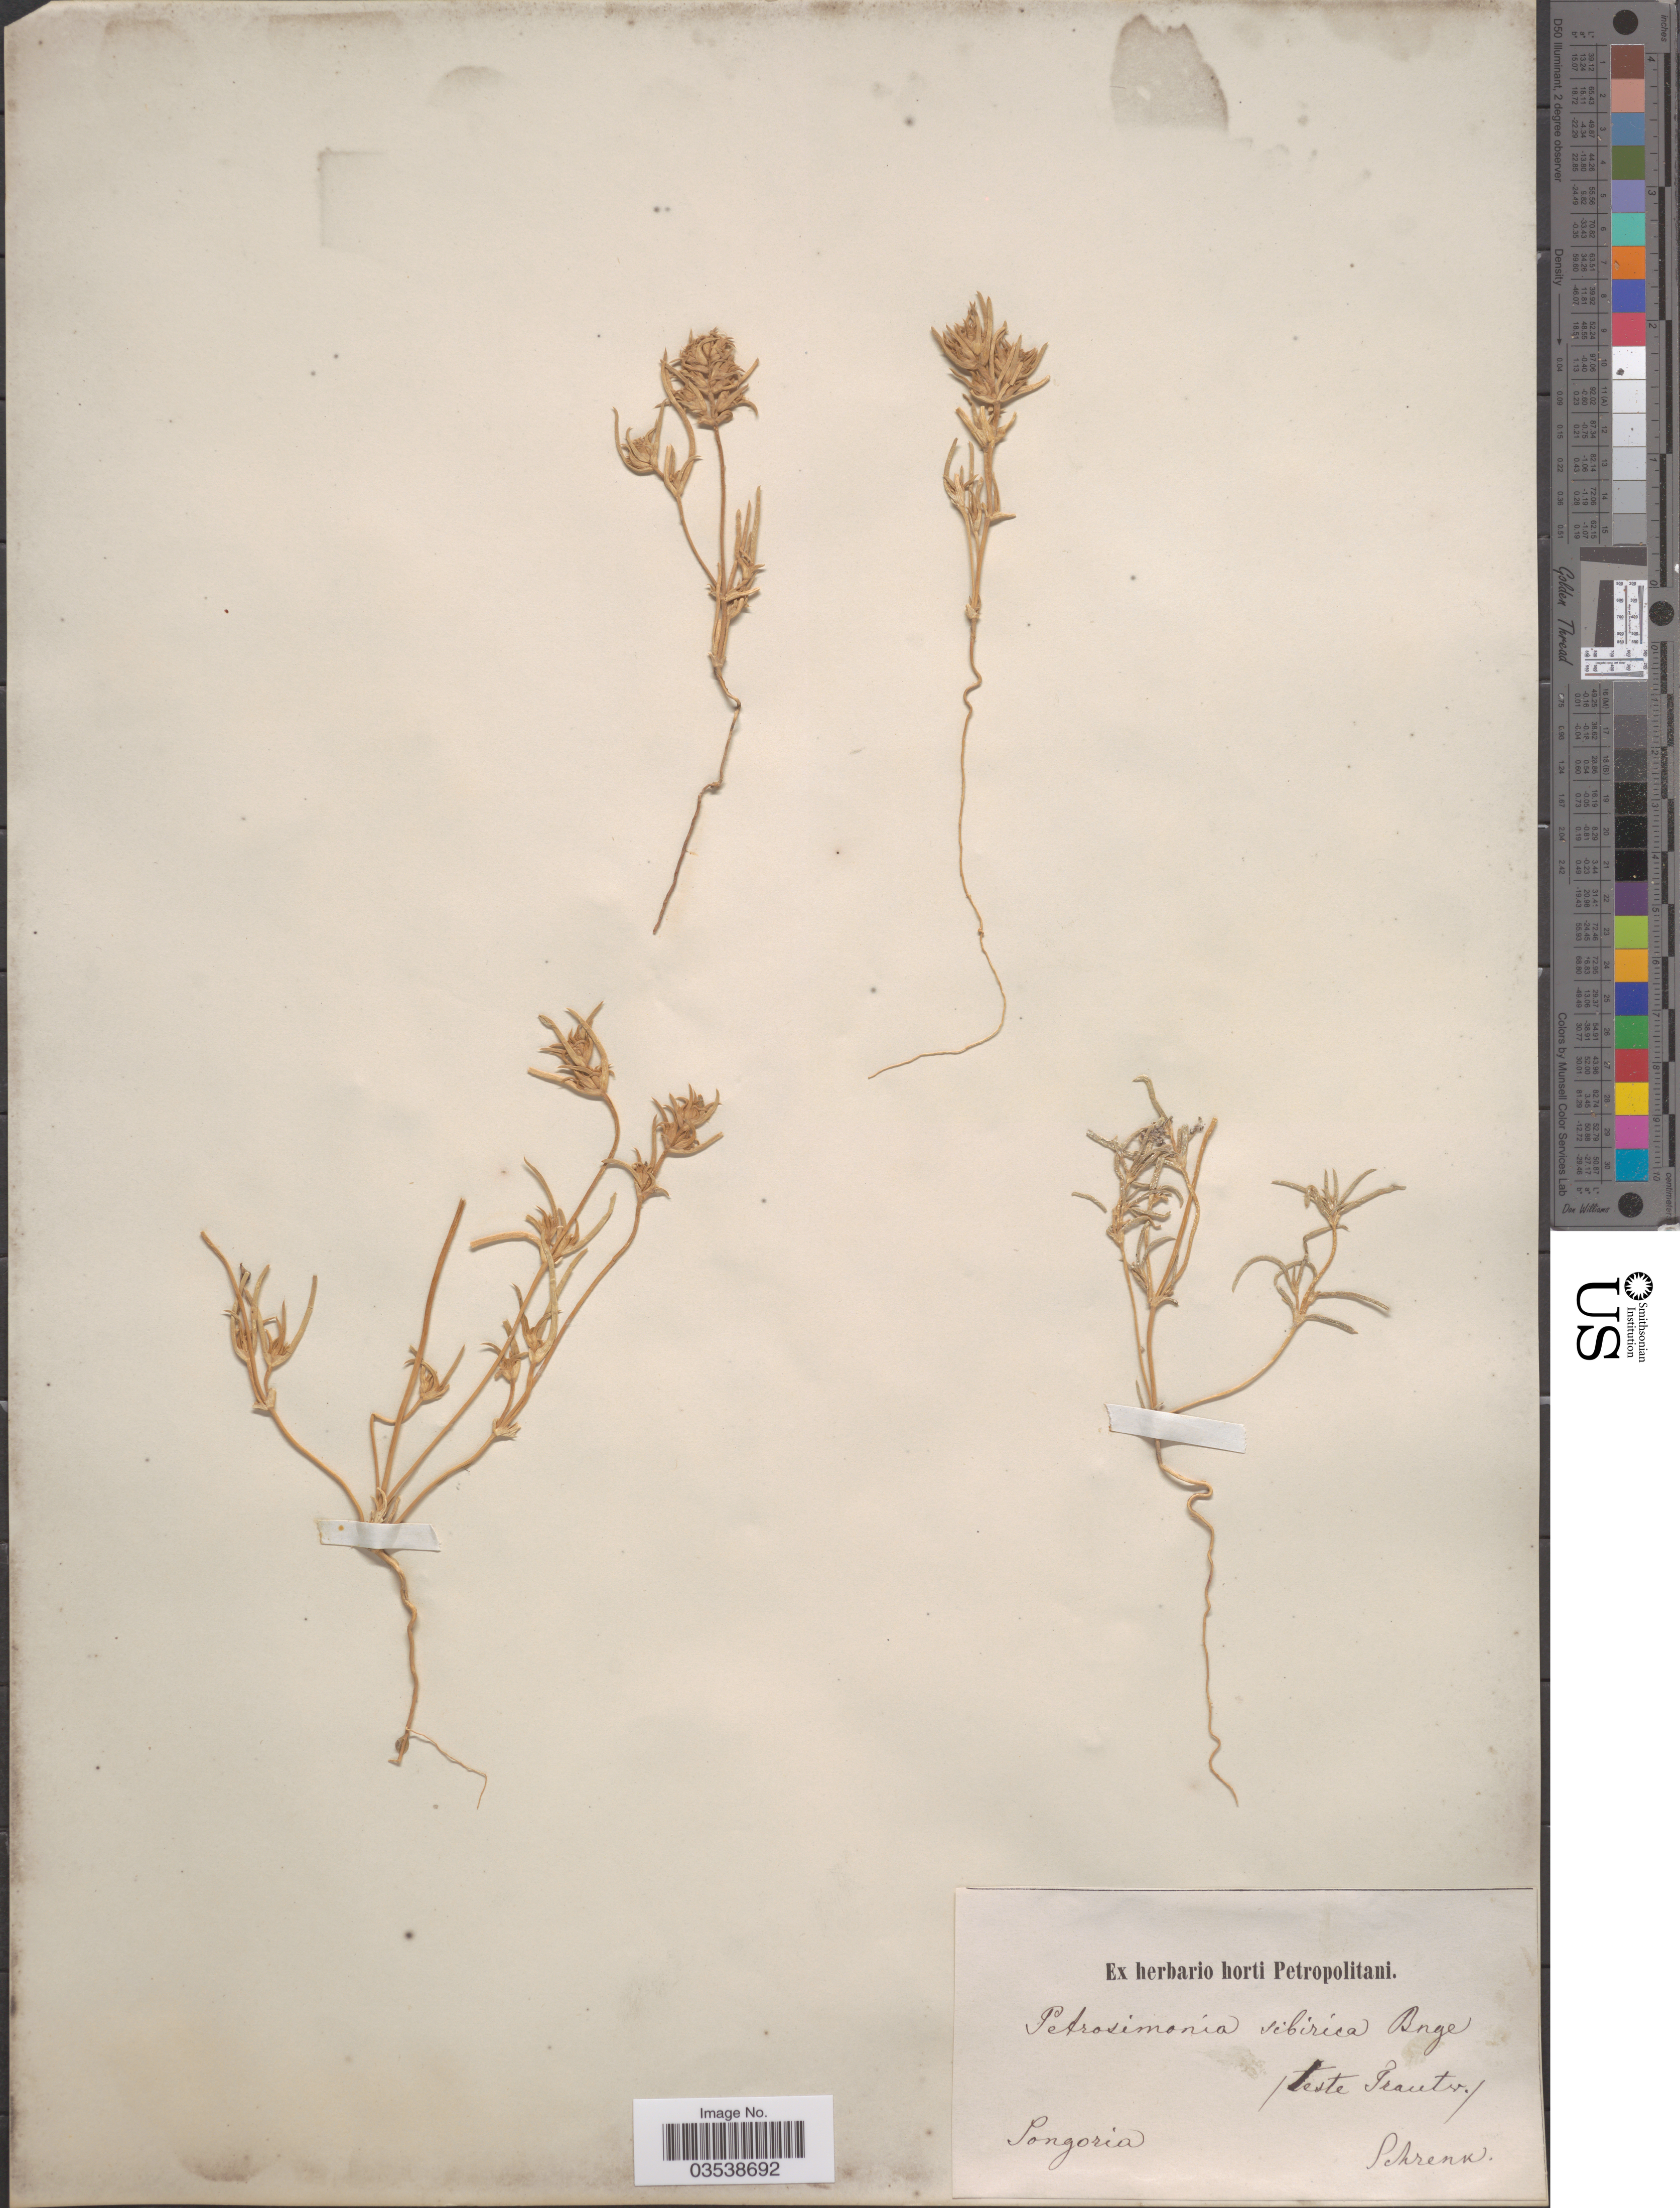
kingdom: Plantae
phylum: Tracheophyta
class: Magnoliopsida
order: Caryophyllales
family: Amaranthaceae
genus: Petrosimonia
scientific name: Petrosimonia sibirica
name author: (Pall.) Bunge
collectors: A.G. Schrenk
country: Kazakhstan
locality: Songoria.